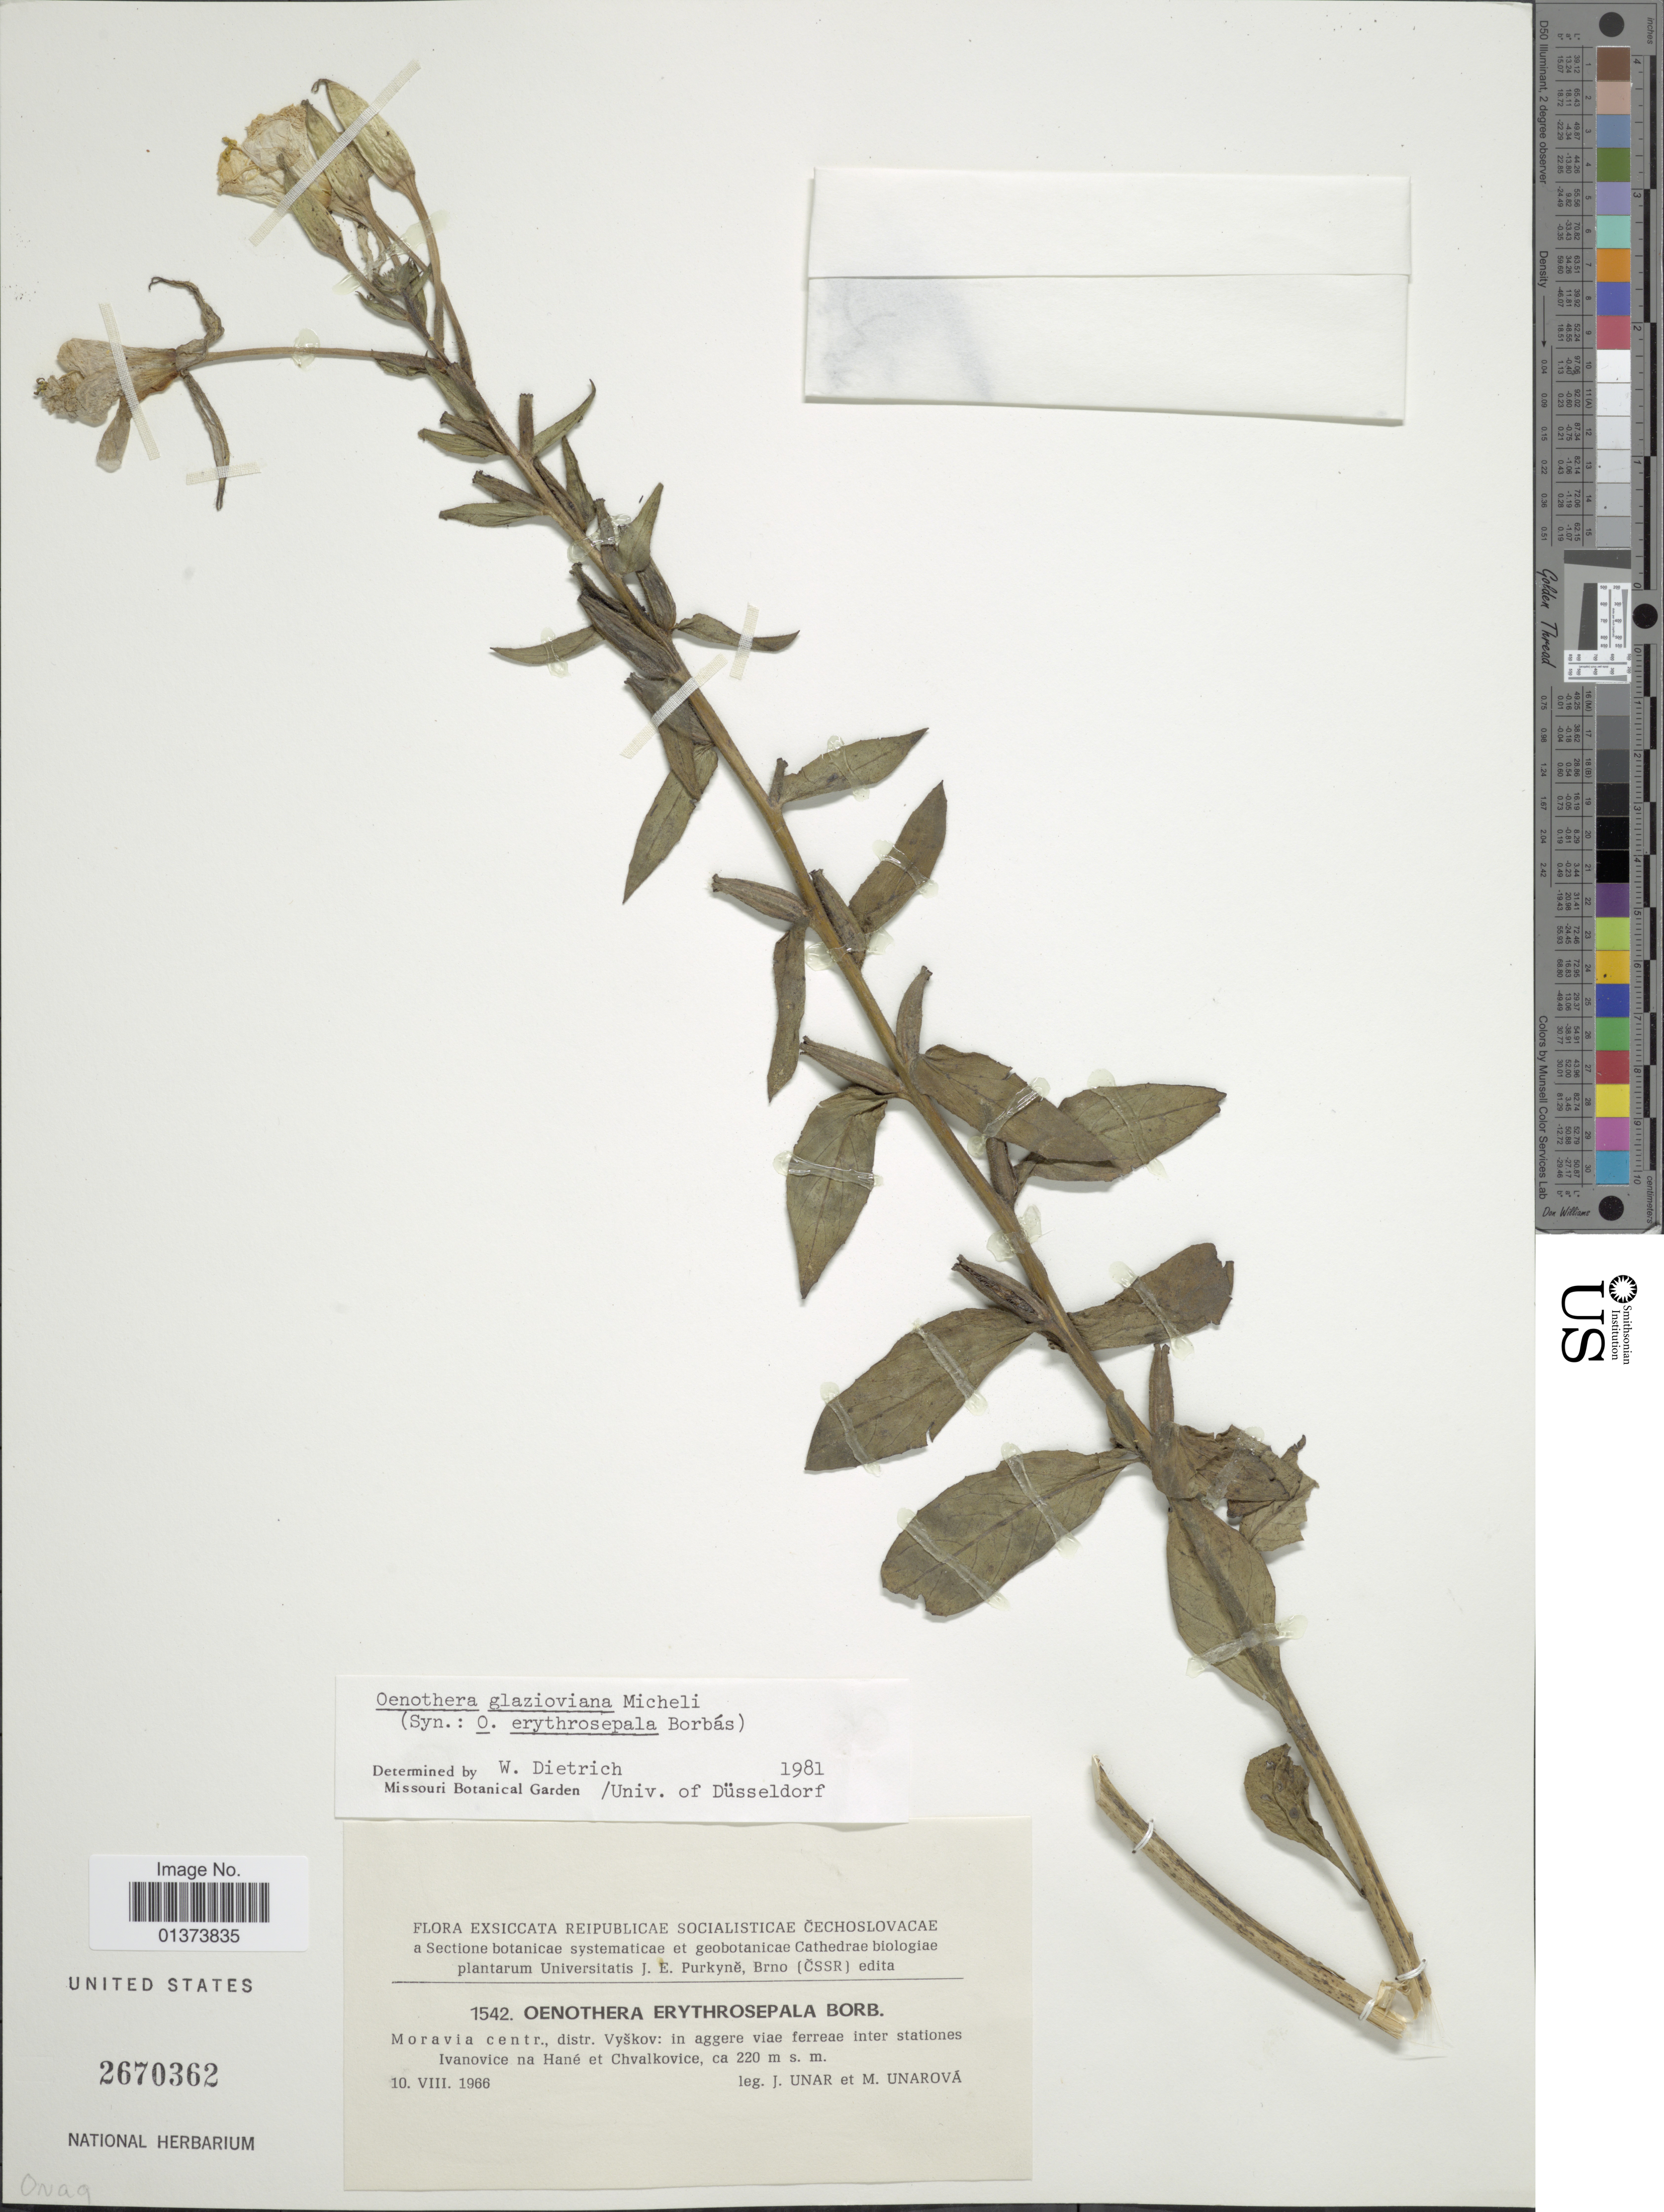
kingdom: Plantae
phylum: Tracheophyta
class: Magnoliopsida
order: Myrtales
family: Onagraceae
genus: Oenothera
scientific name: Oenothera glazioviana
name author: Micheli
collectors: J. Unar & M. Unarova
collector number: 1542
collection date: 1966-08-10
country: Czechia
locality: Moravia centr., distr. Vyskov: in aggere viae ferreae inter stationes Ivanovice na Hané et Chvalkovice [interpreted]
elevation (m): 220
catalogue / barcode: US 2670362